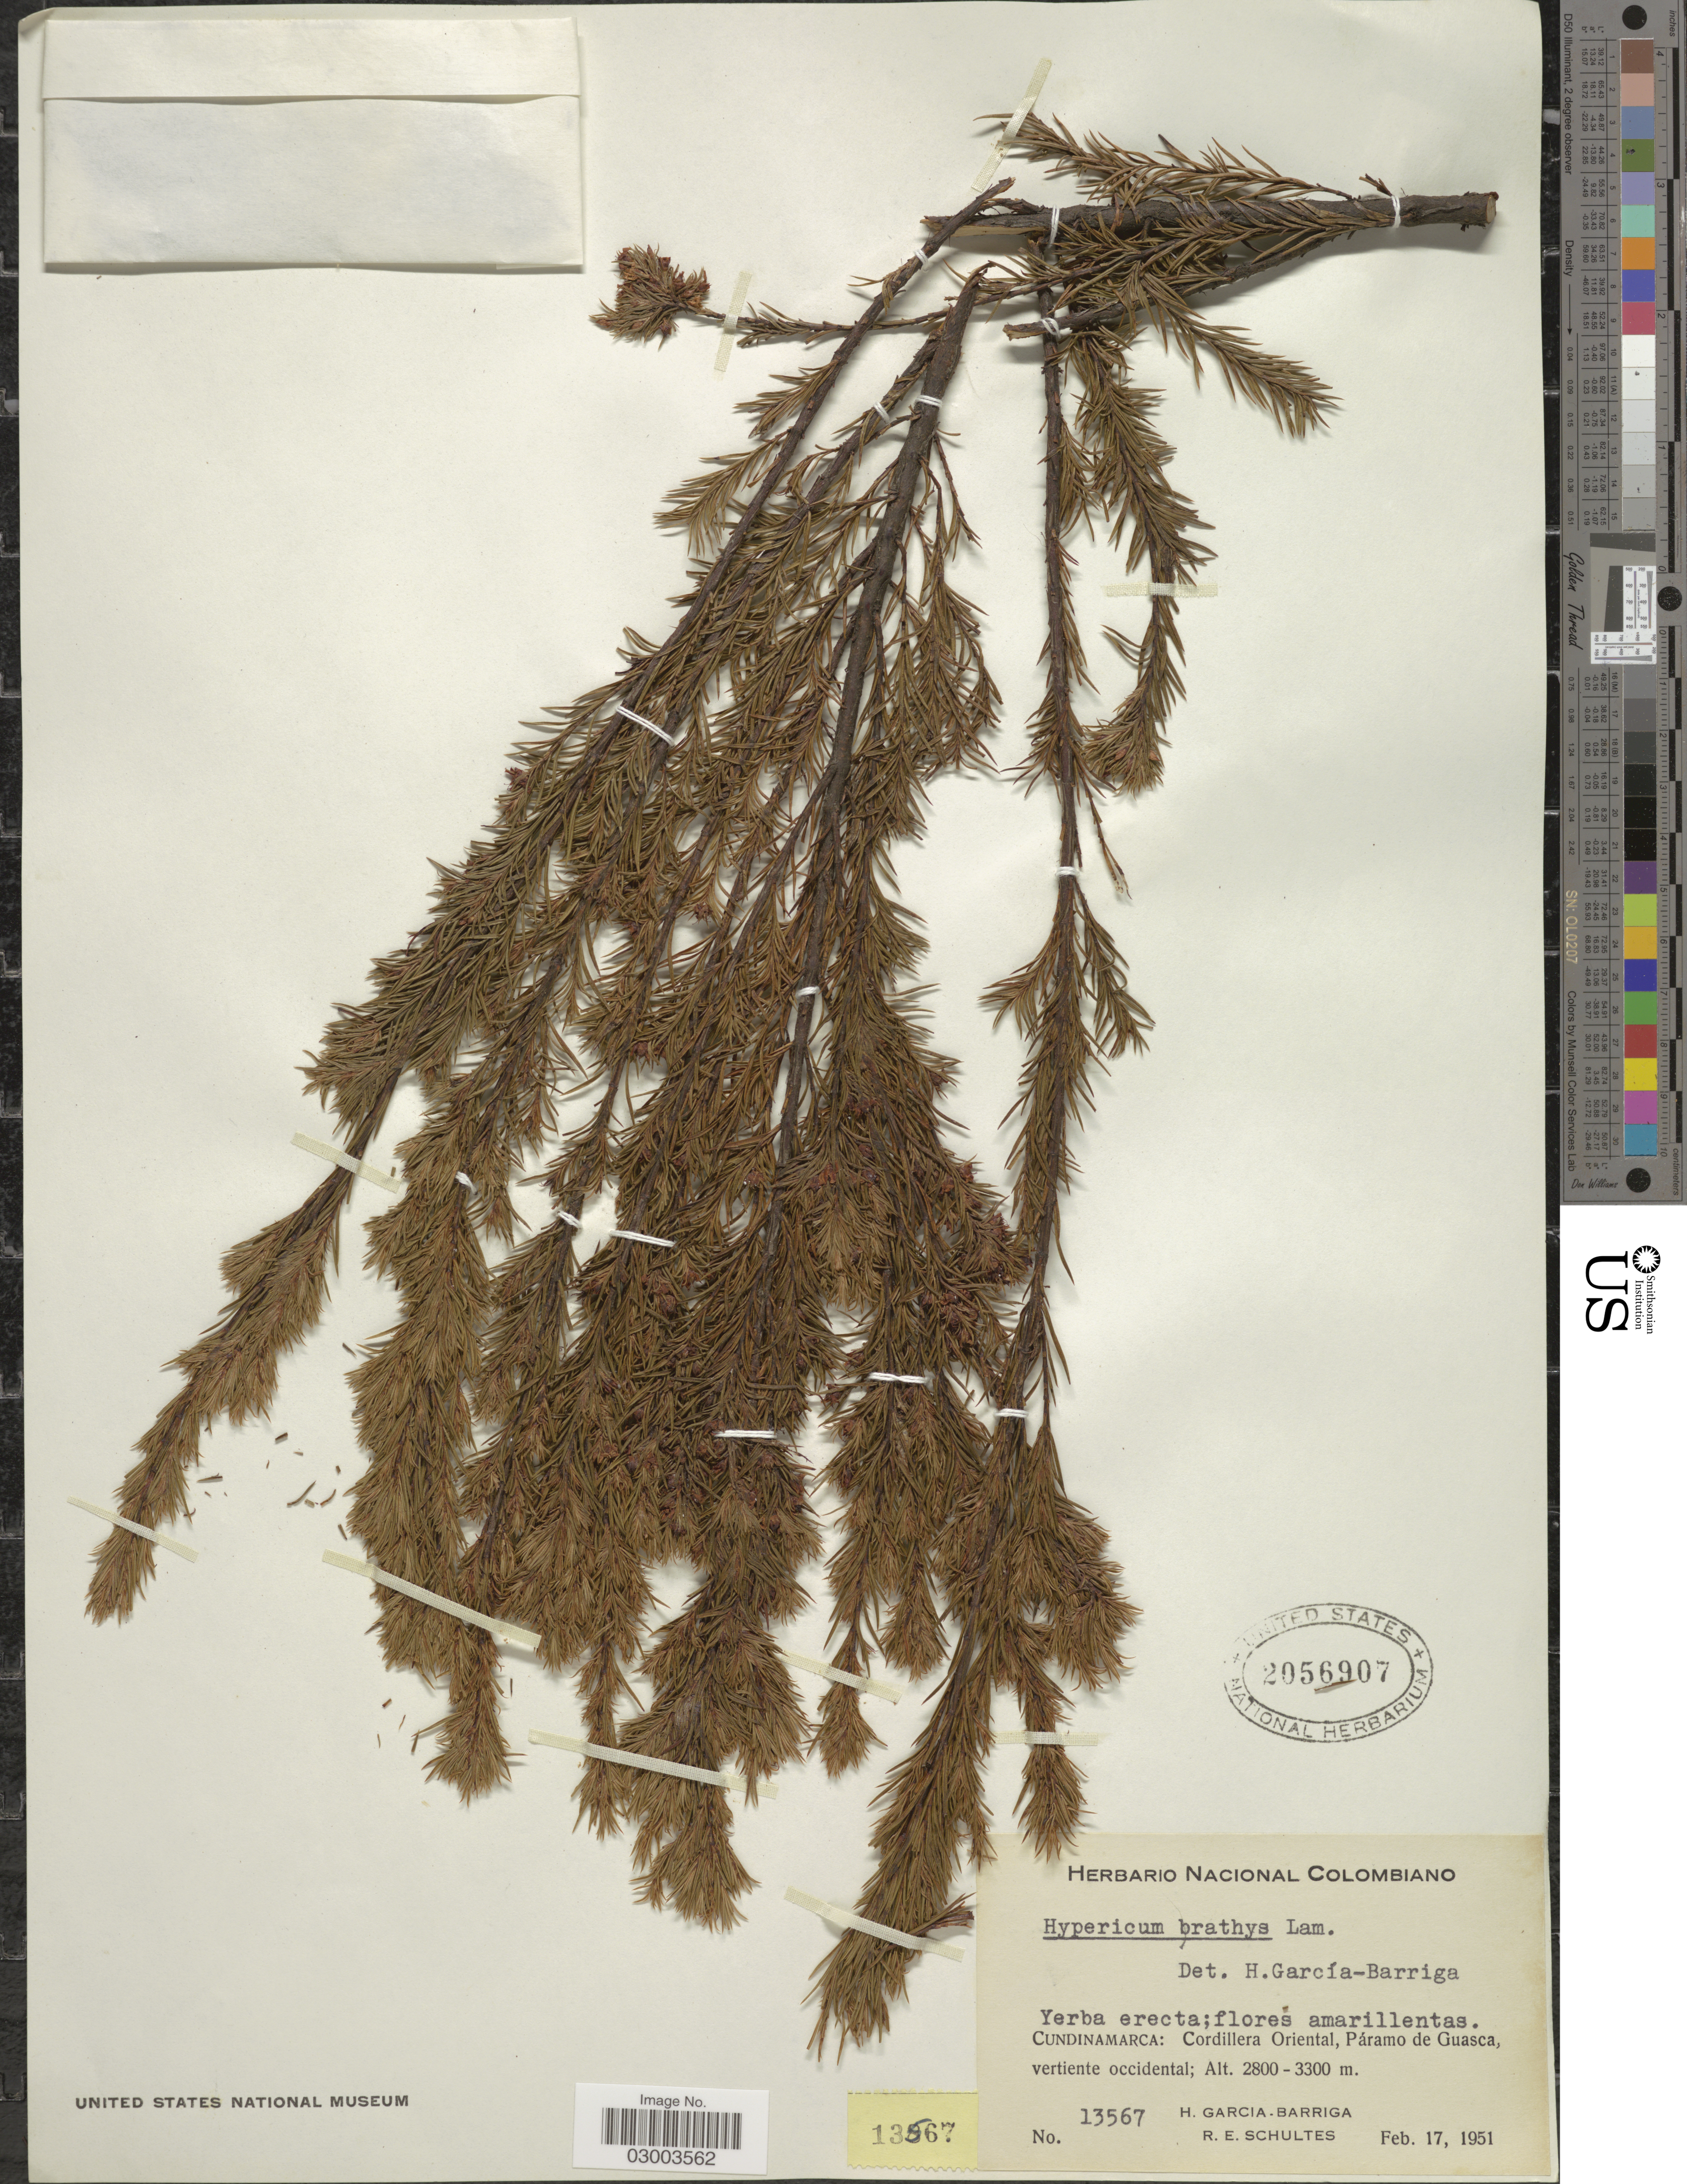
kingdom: Plantae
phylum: Tracheophyta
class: Magnoliopsida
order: Malpighiales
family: Hypericaceae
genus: Hypericum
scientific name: Hypericum juniperinum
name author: Kunth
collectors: H. García Barriga & R. E. Schultes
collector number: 13567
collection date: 1951-02-17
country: Colombia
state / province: Cundinamarca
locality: Cordillera Oriental, Páramo de Guasca, vertiente occidental.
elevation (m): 2800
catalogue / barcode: US 2056907